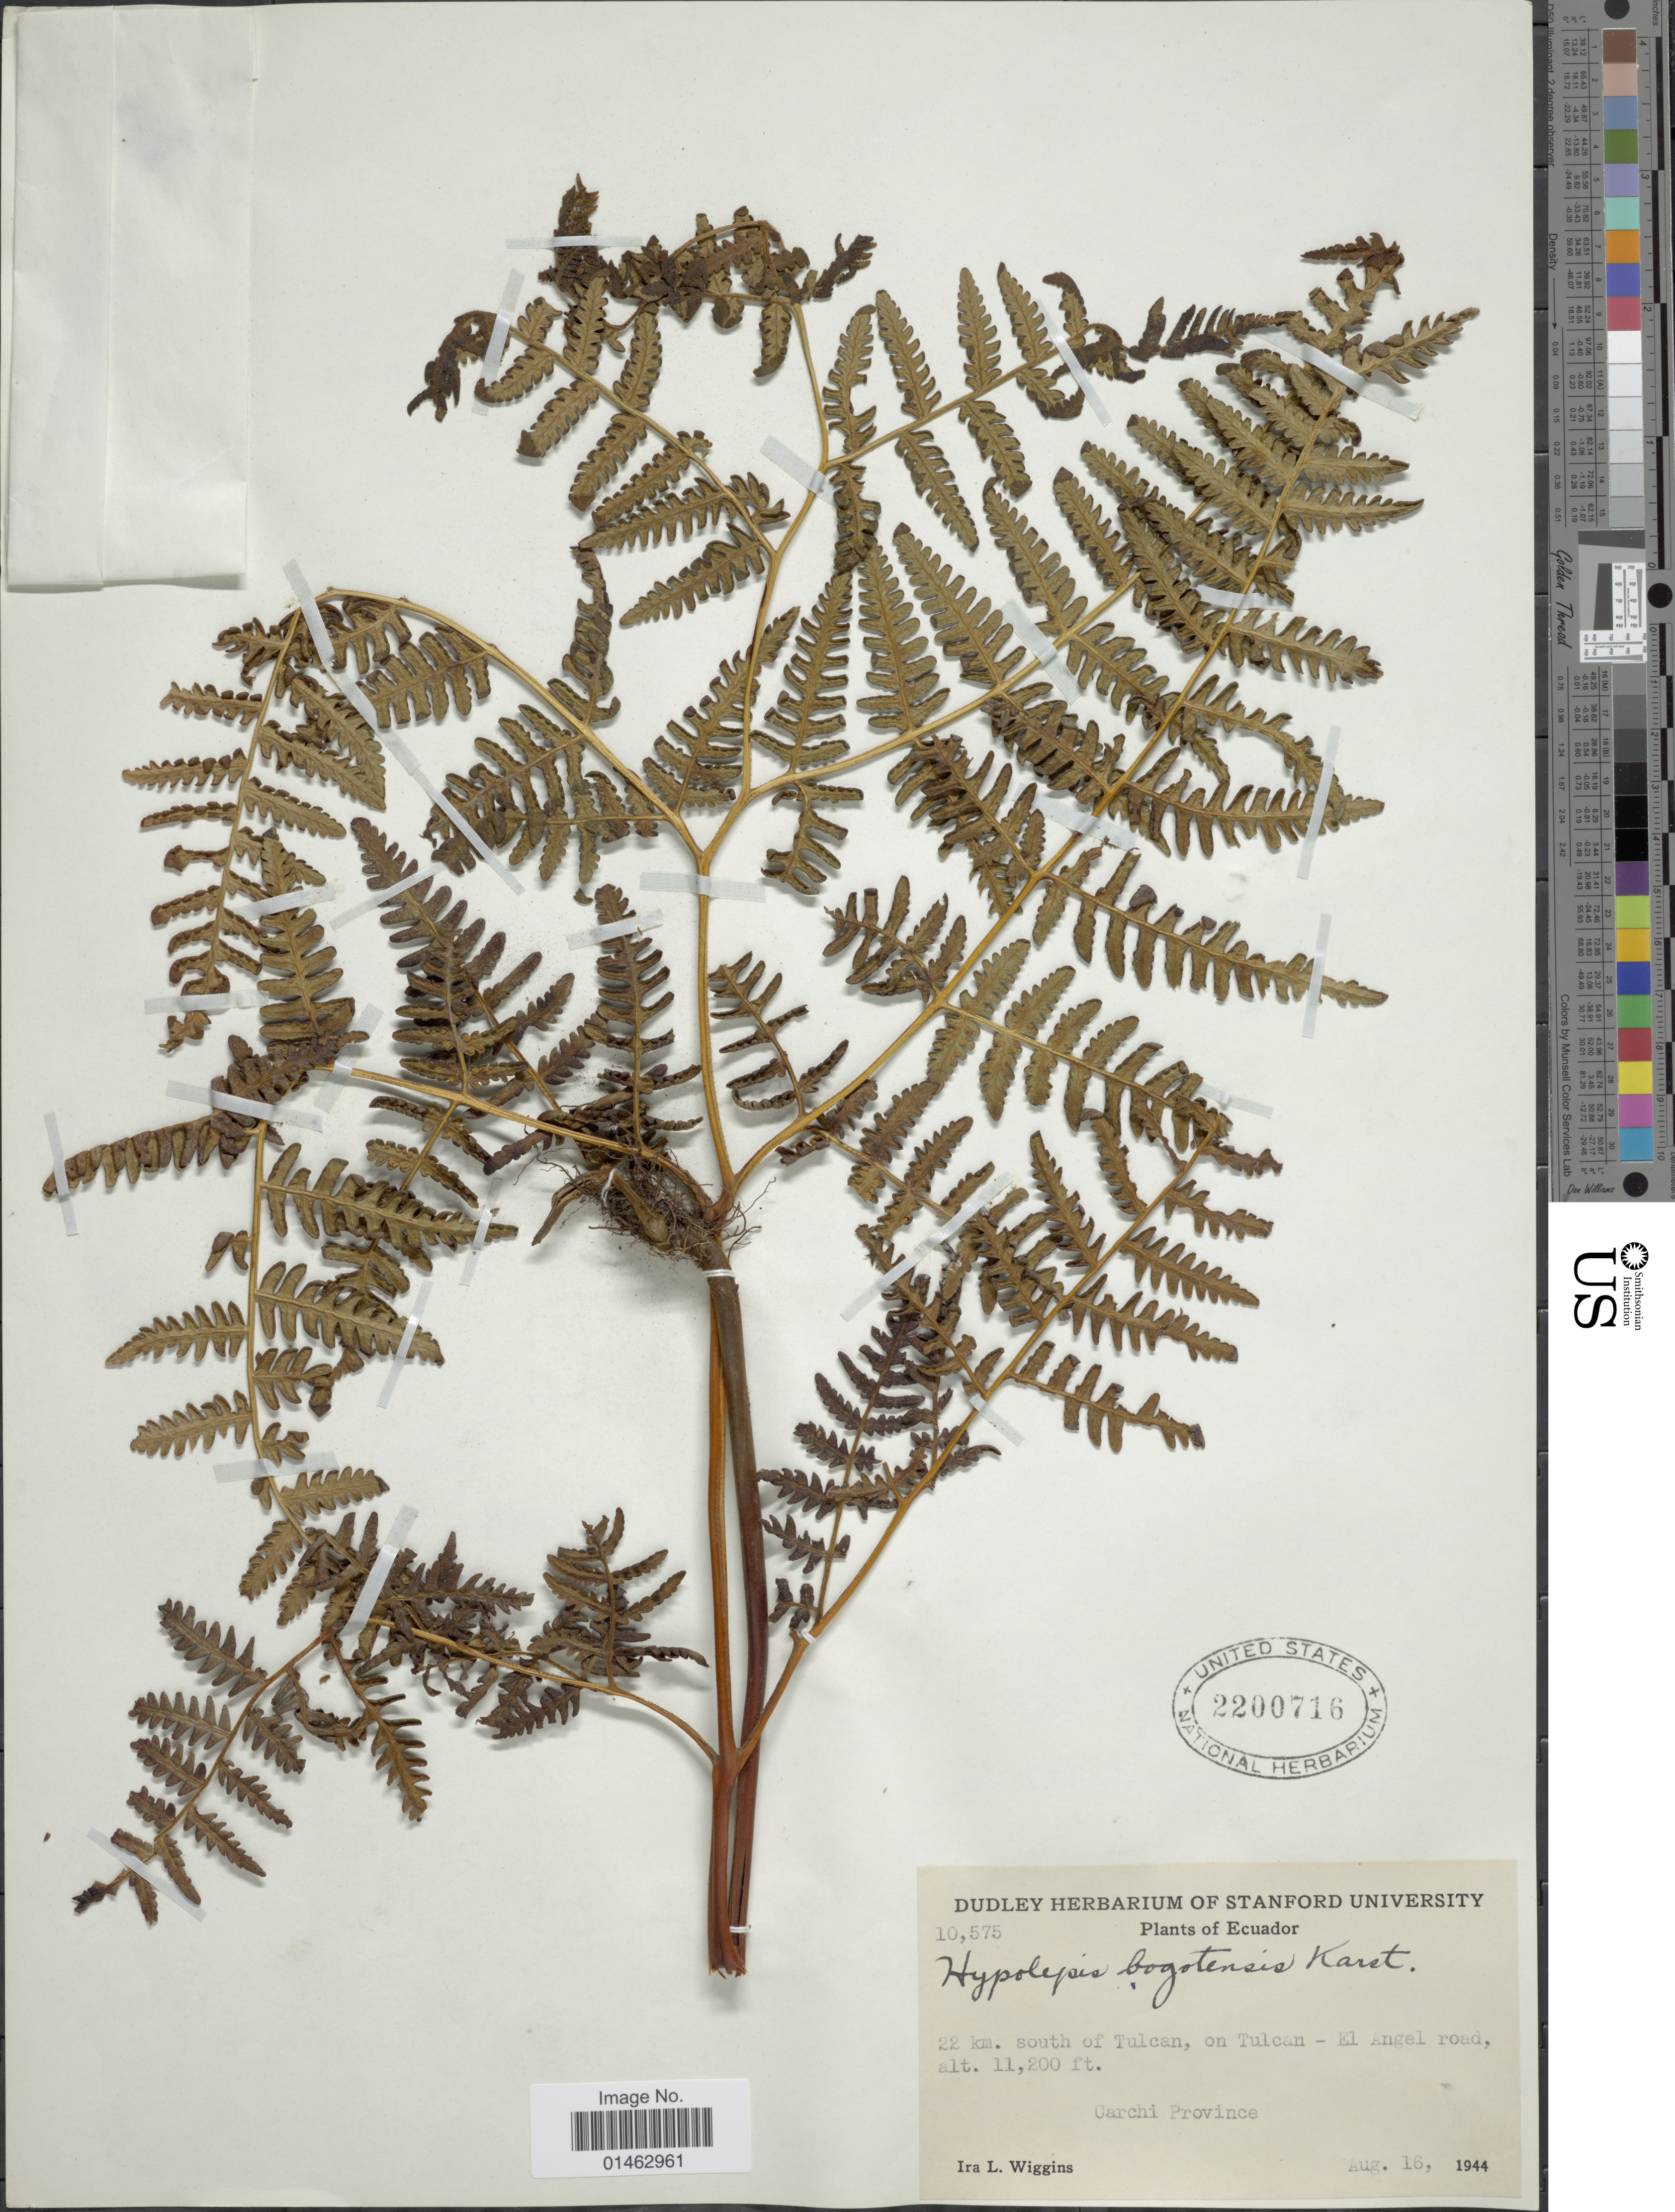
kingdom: Plantae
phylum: Tracheophyta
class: Polypodiopsida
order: Polypodiales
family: Dennstaedtiaceae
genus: Hypolepis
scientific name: Hypolepis bogotensis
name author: H. Karst.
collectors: I. L. Wiggins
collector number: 10575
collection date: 1944-08-16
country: Ecuador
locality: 22 km. south of Tulcan, on Tulcan -El Angel road, Carchi Province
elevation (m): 3414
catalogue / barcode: US 2200716